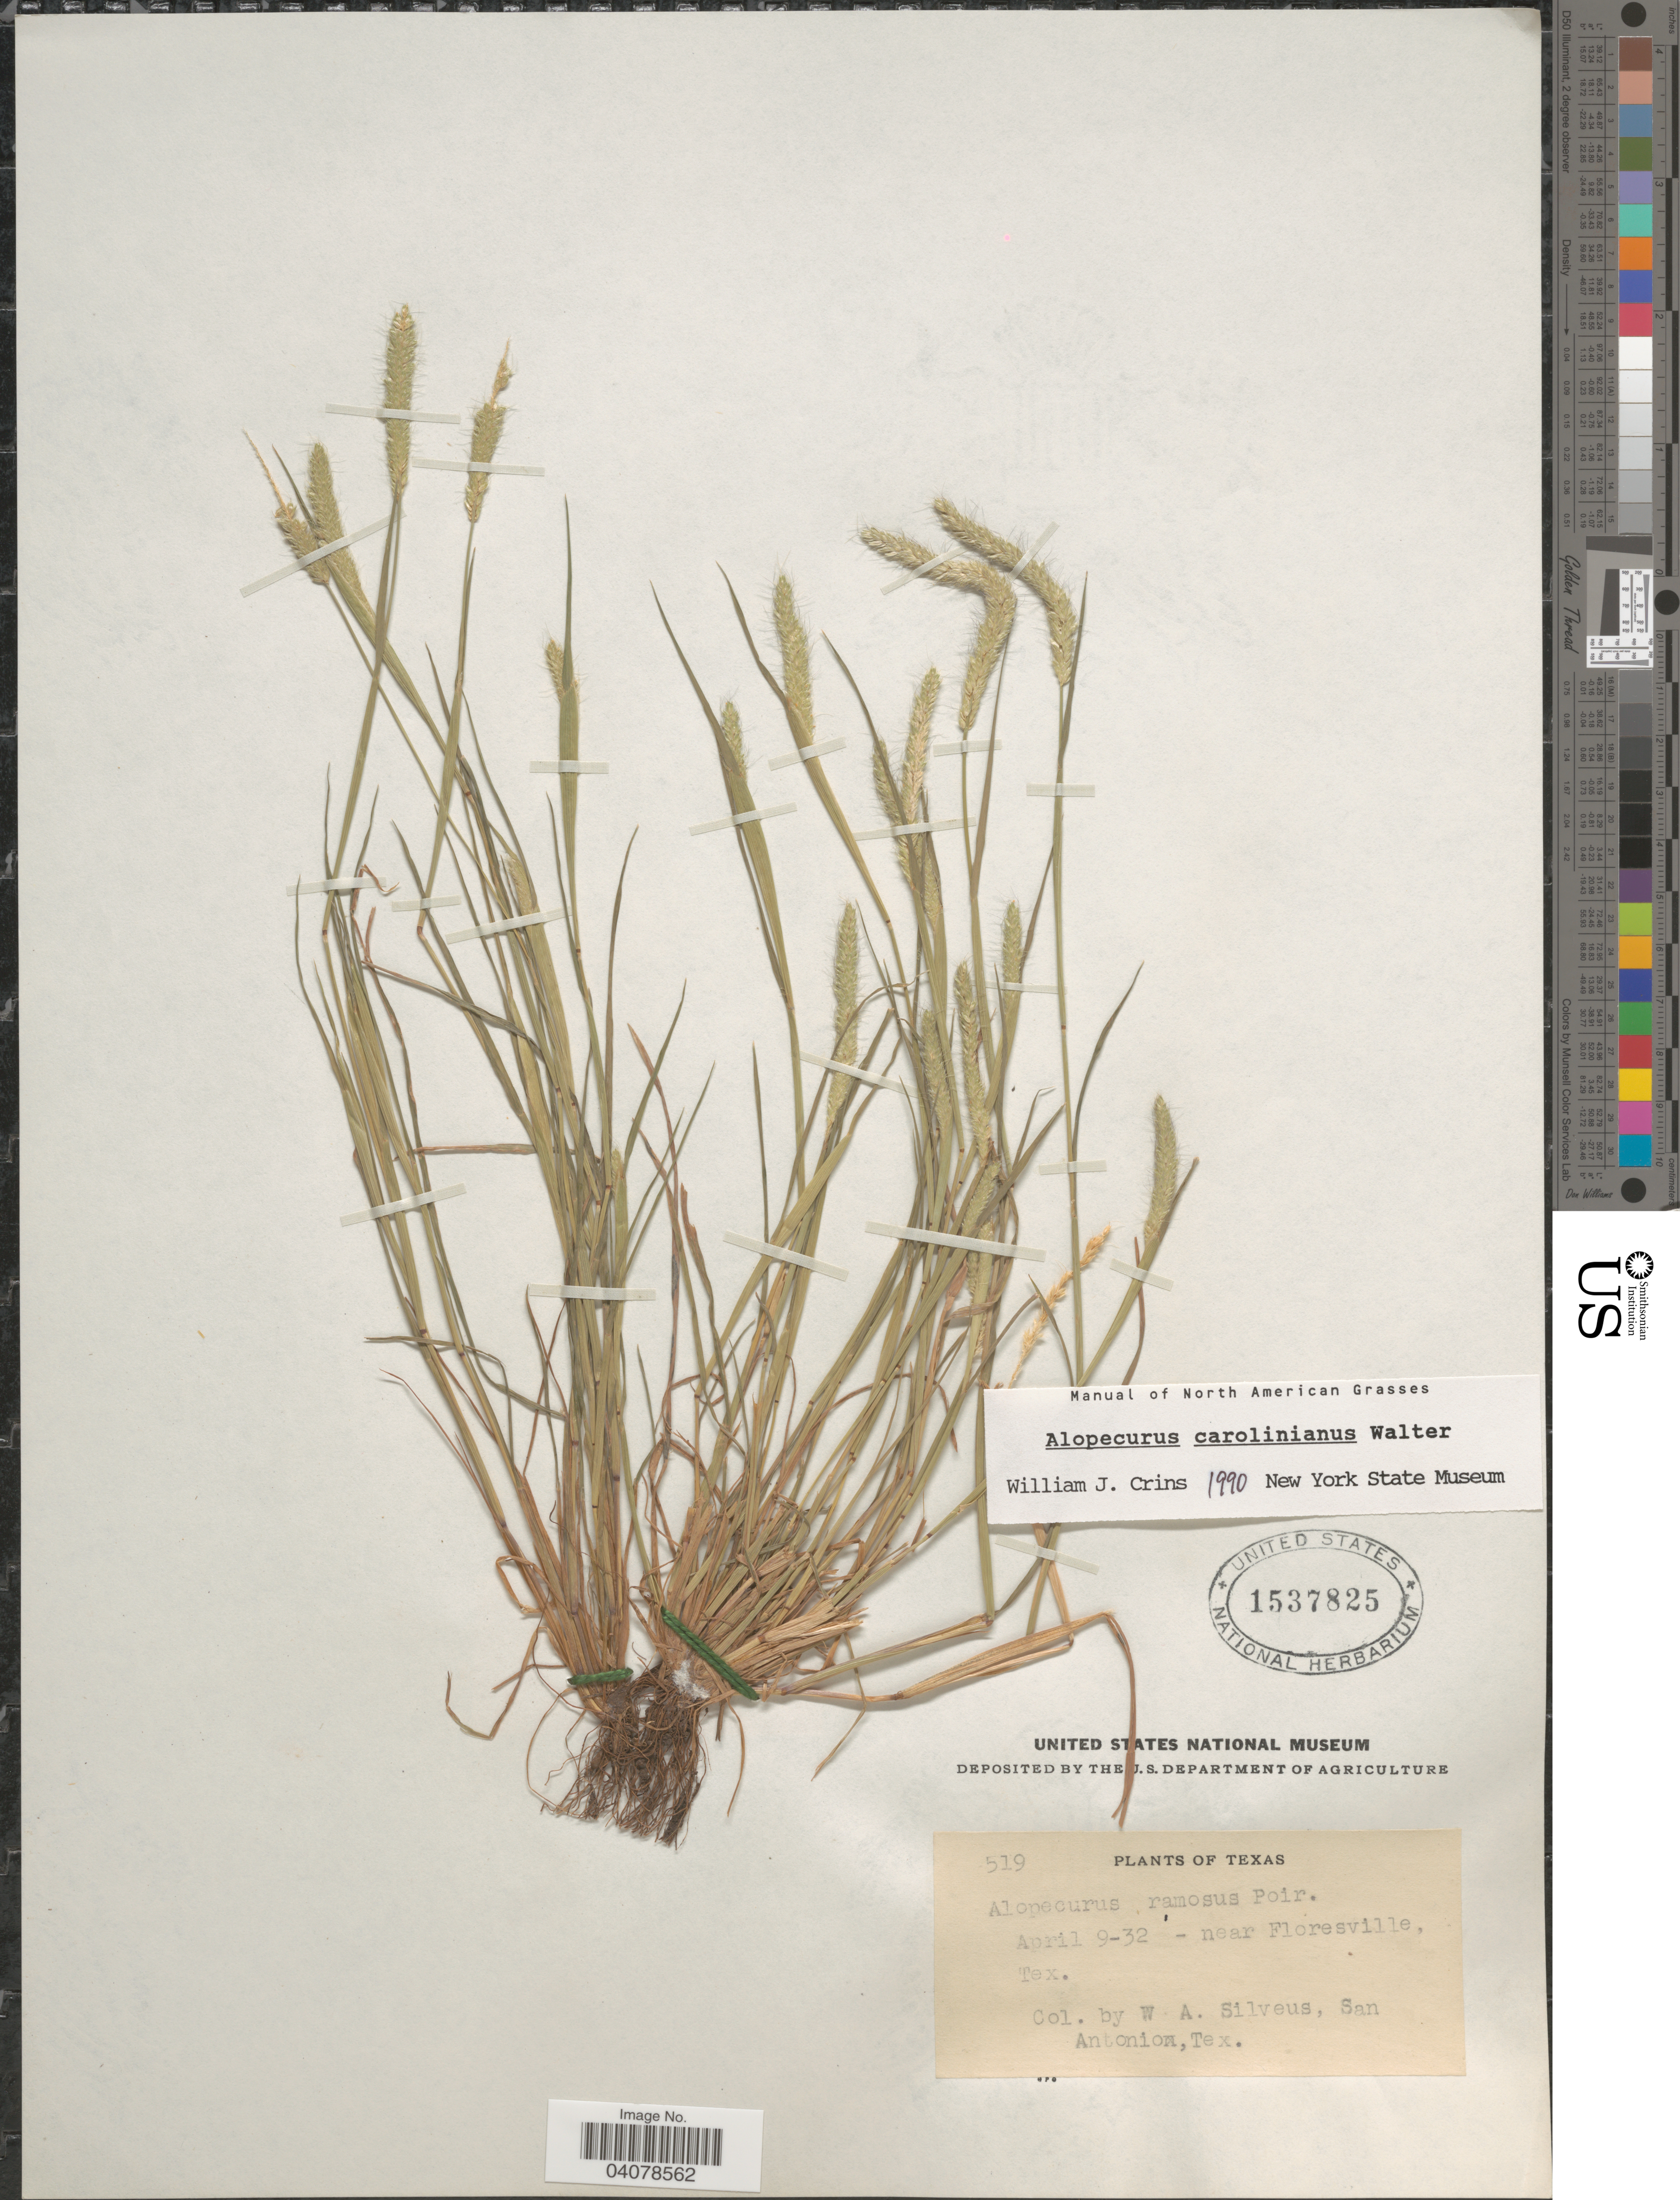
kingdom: Plantae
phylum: Tracheophyta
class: Liliopsida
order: Poales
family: Poaceae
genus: Alopecurus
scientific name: Alopecurus carolinianus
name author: Walter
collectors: W. Silveus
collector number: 519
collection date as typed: Transcribed d/m/y: 9/4/32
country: United States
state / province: Texas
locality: Near Floresville.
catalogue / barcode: US 1537825